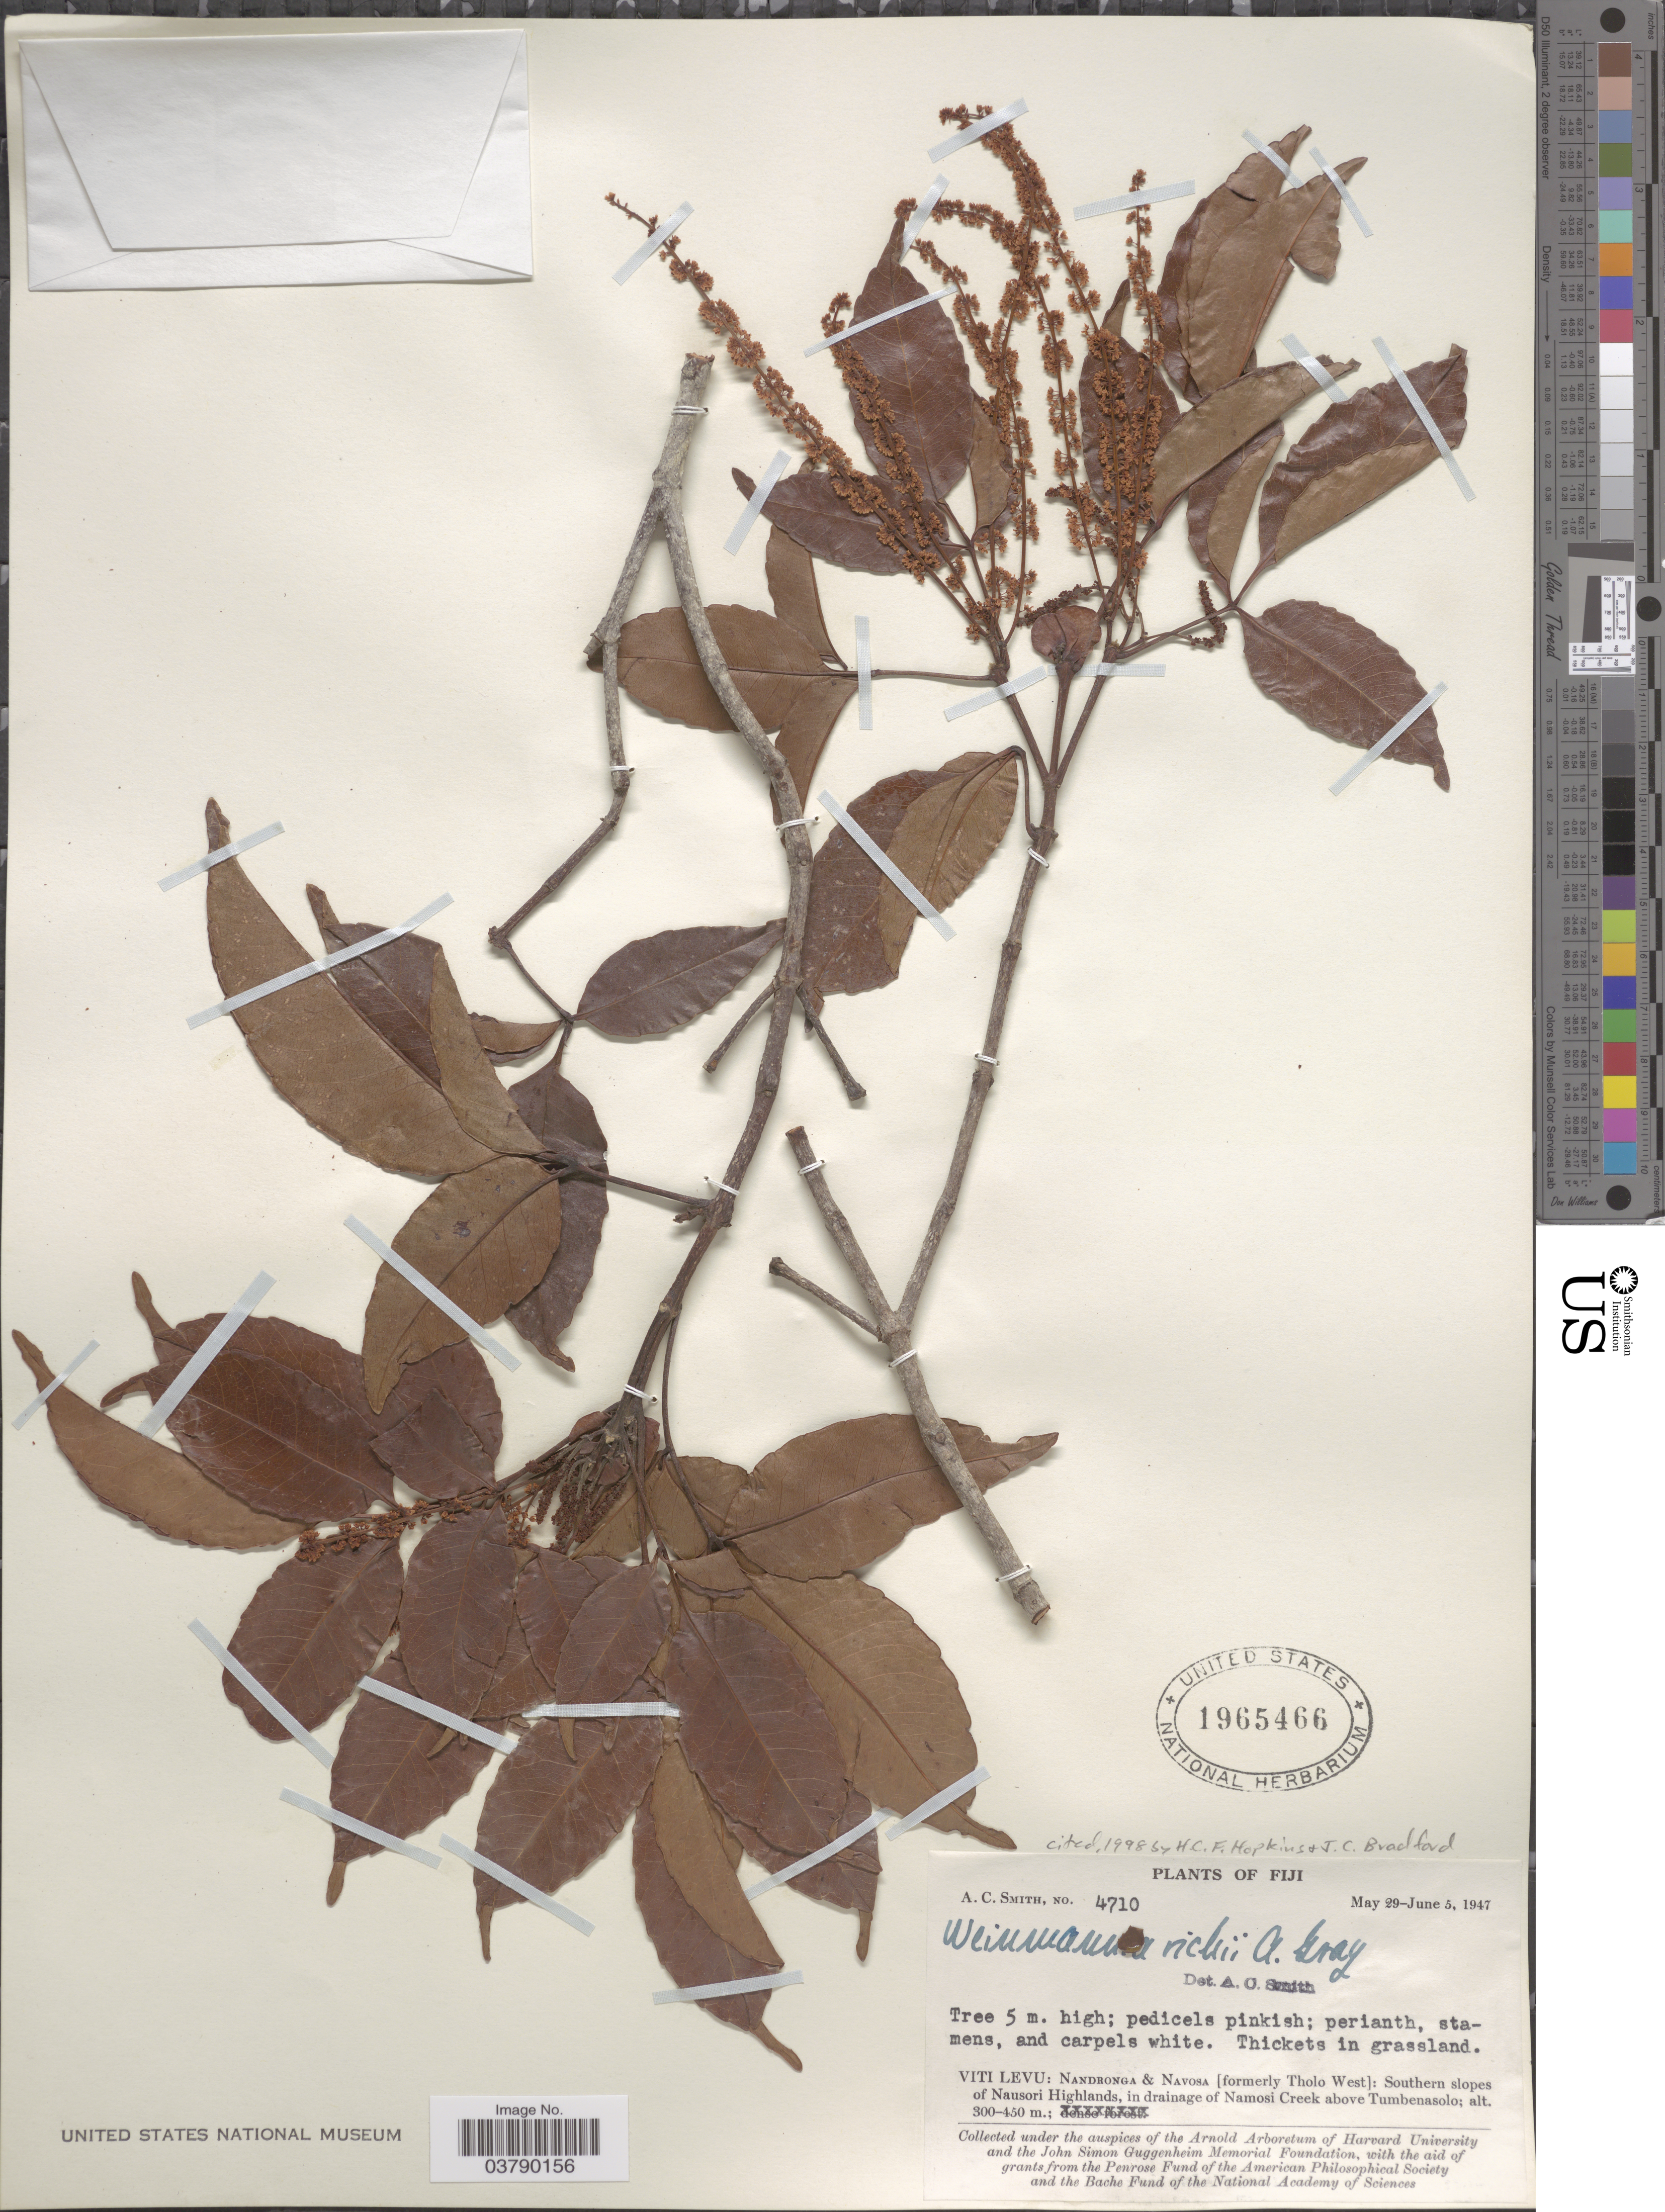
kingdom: Plantae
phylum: Tracheophyta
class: Magnoliopsida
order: Oxalidales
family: Cunoniaceae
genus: Pterophylla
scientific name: Pterophylla richii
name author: (A. Gray) Pillon & H.C. Hopkins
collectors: A. C. Smith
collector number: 4710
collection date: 1947-05-29/1947-06-05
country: Fiji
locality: Viti Levu: Nandronga & Navosa [formerly Tholo West]: Southern slopes of Nausori Highlands, in drainage of Nomosi Creek above Tumbenasolo.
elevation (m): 300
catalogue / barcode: US 1965466